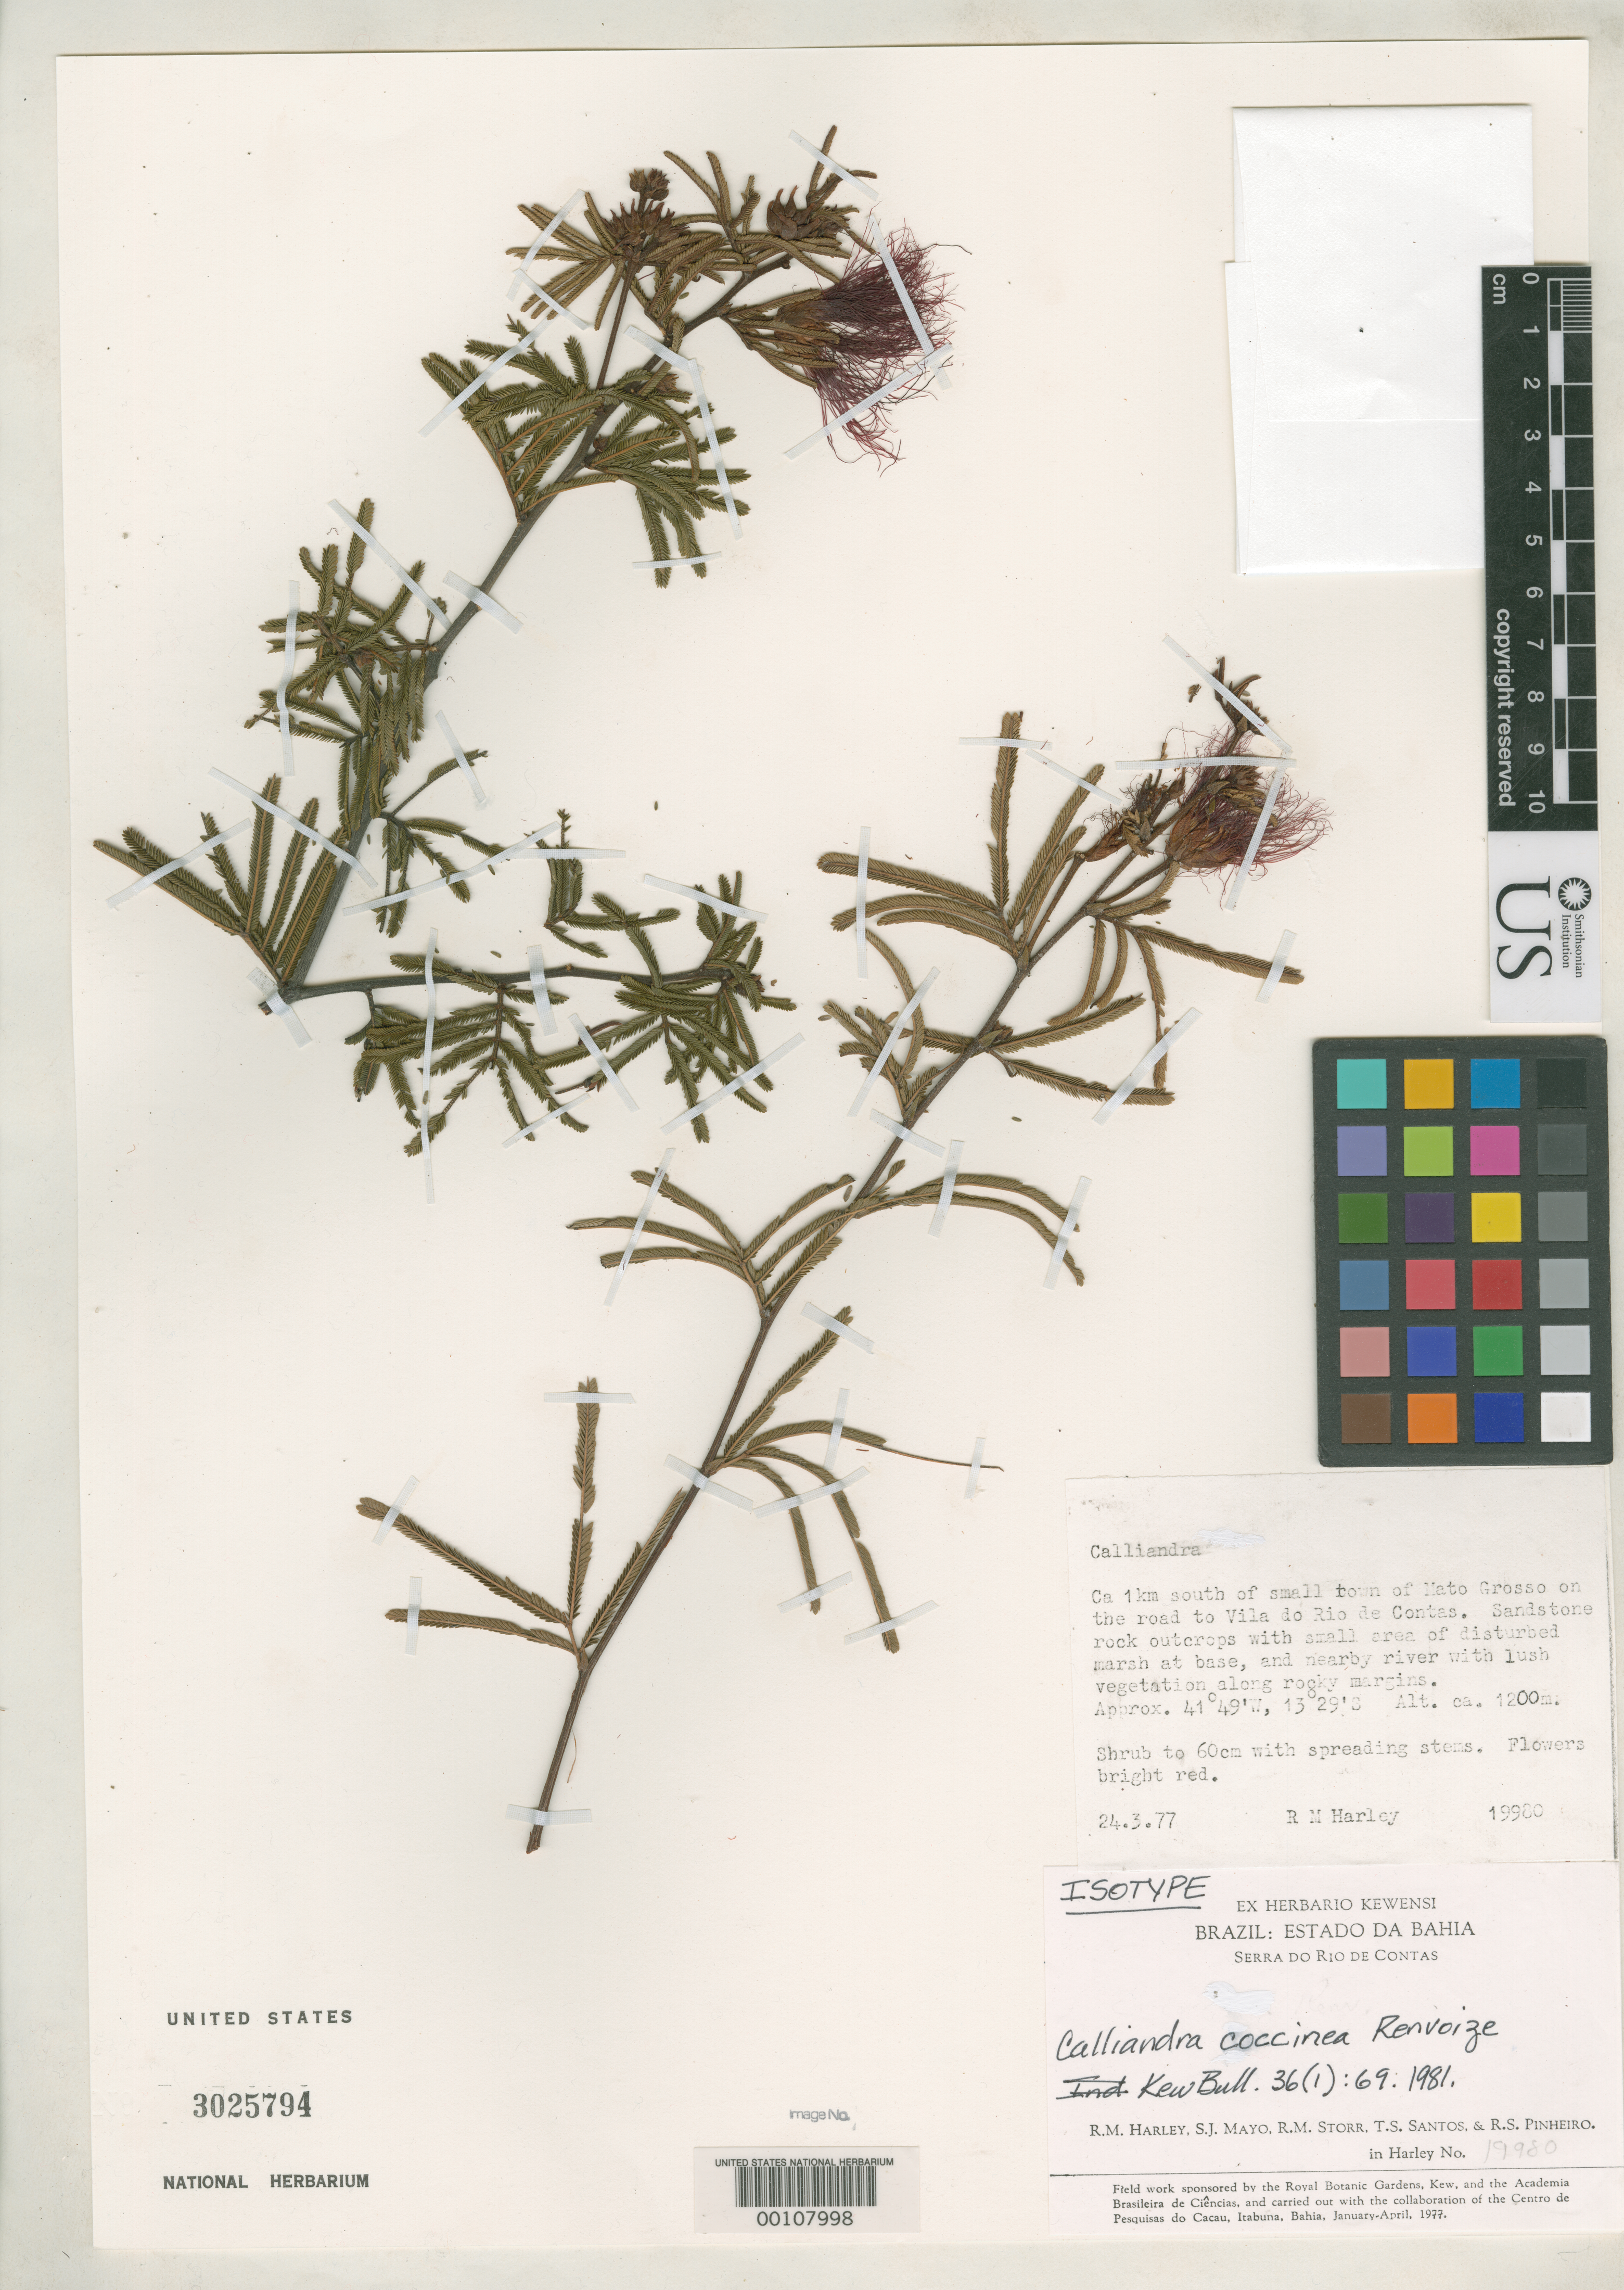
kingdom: Plantae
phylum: Tracheophyta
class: Magnoliopsida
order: Fabales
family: Fabaceae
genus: Calliandra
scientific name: Calliandra coccinea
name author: Renvoize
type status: Isotype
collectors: R. M. Harley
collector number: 19980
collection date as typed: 24 Mar 1977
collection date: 1977-03-24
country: Brazil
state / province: Bahia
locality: Serra do Rio de Contas, ca. 1 km S of Matto Grosso, road to vila do Rio de Contas.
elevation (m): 1200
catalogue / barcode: US 3025794